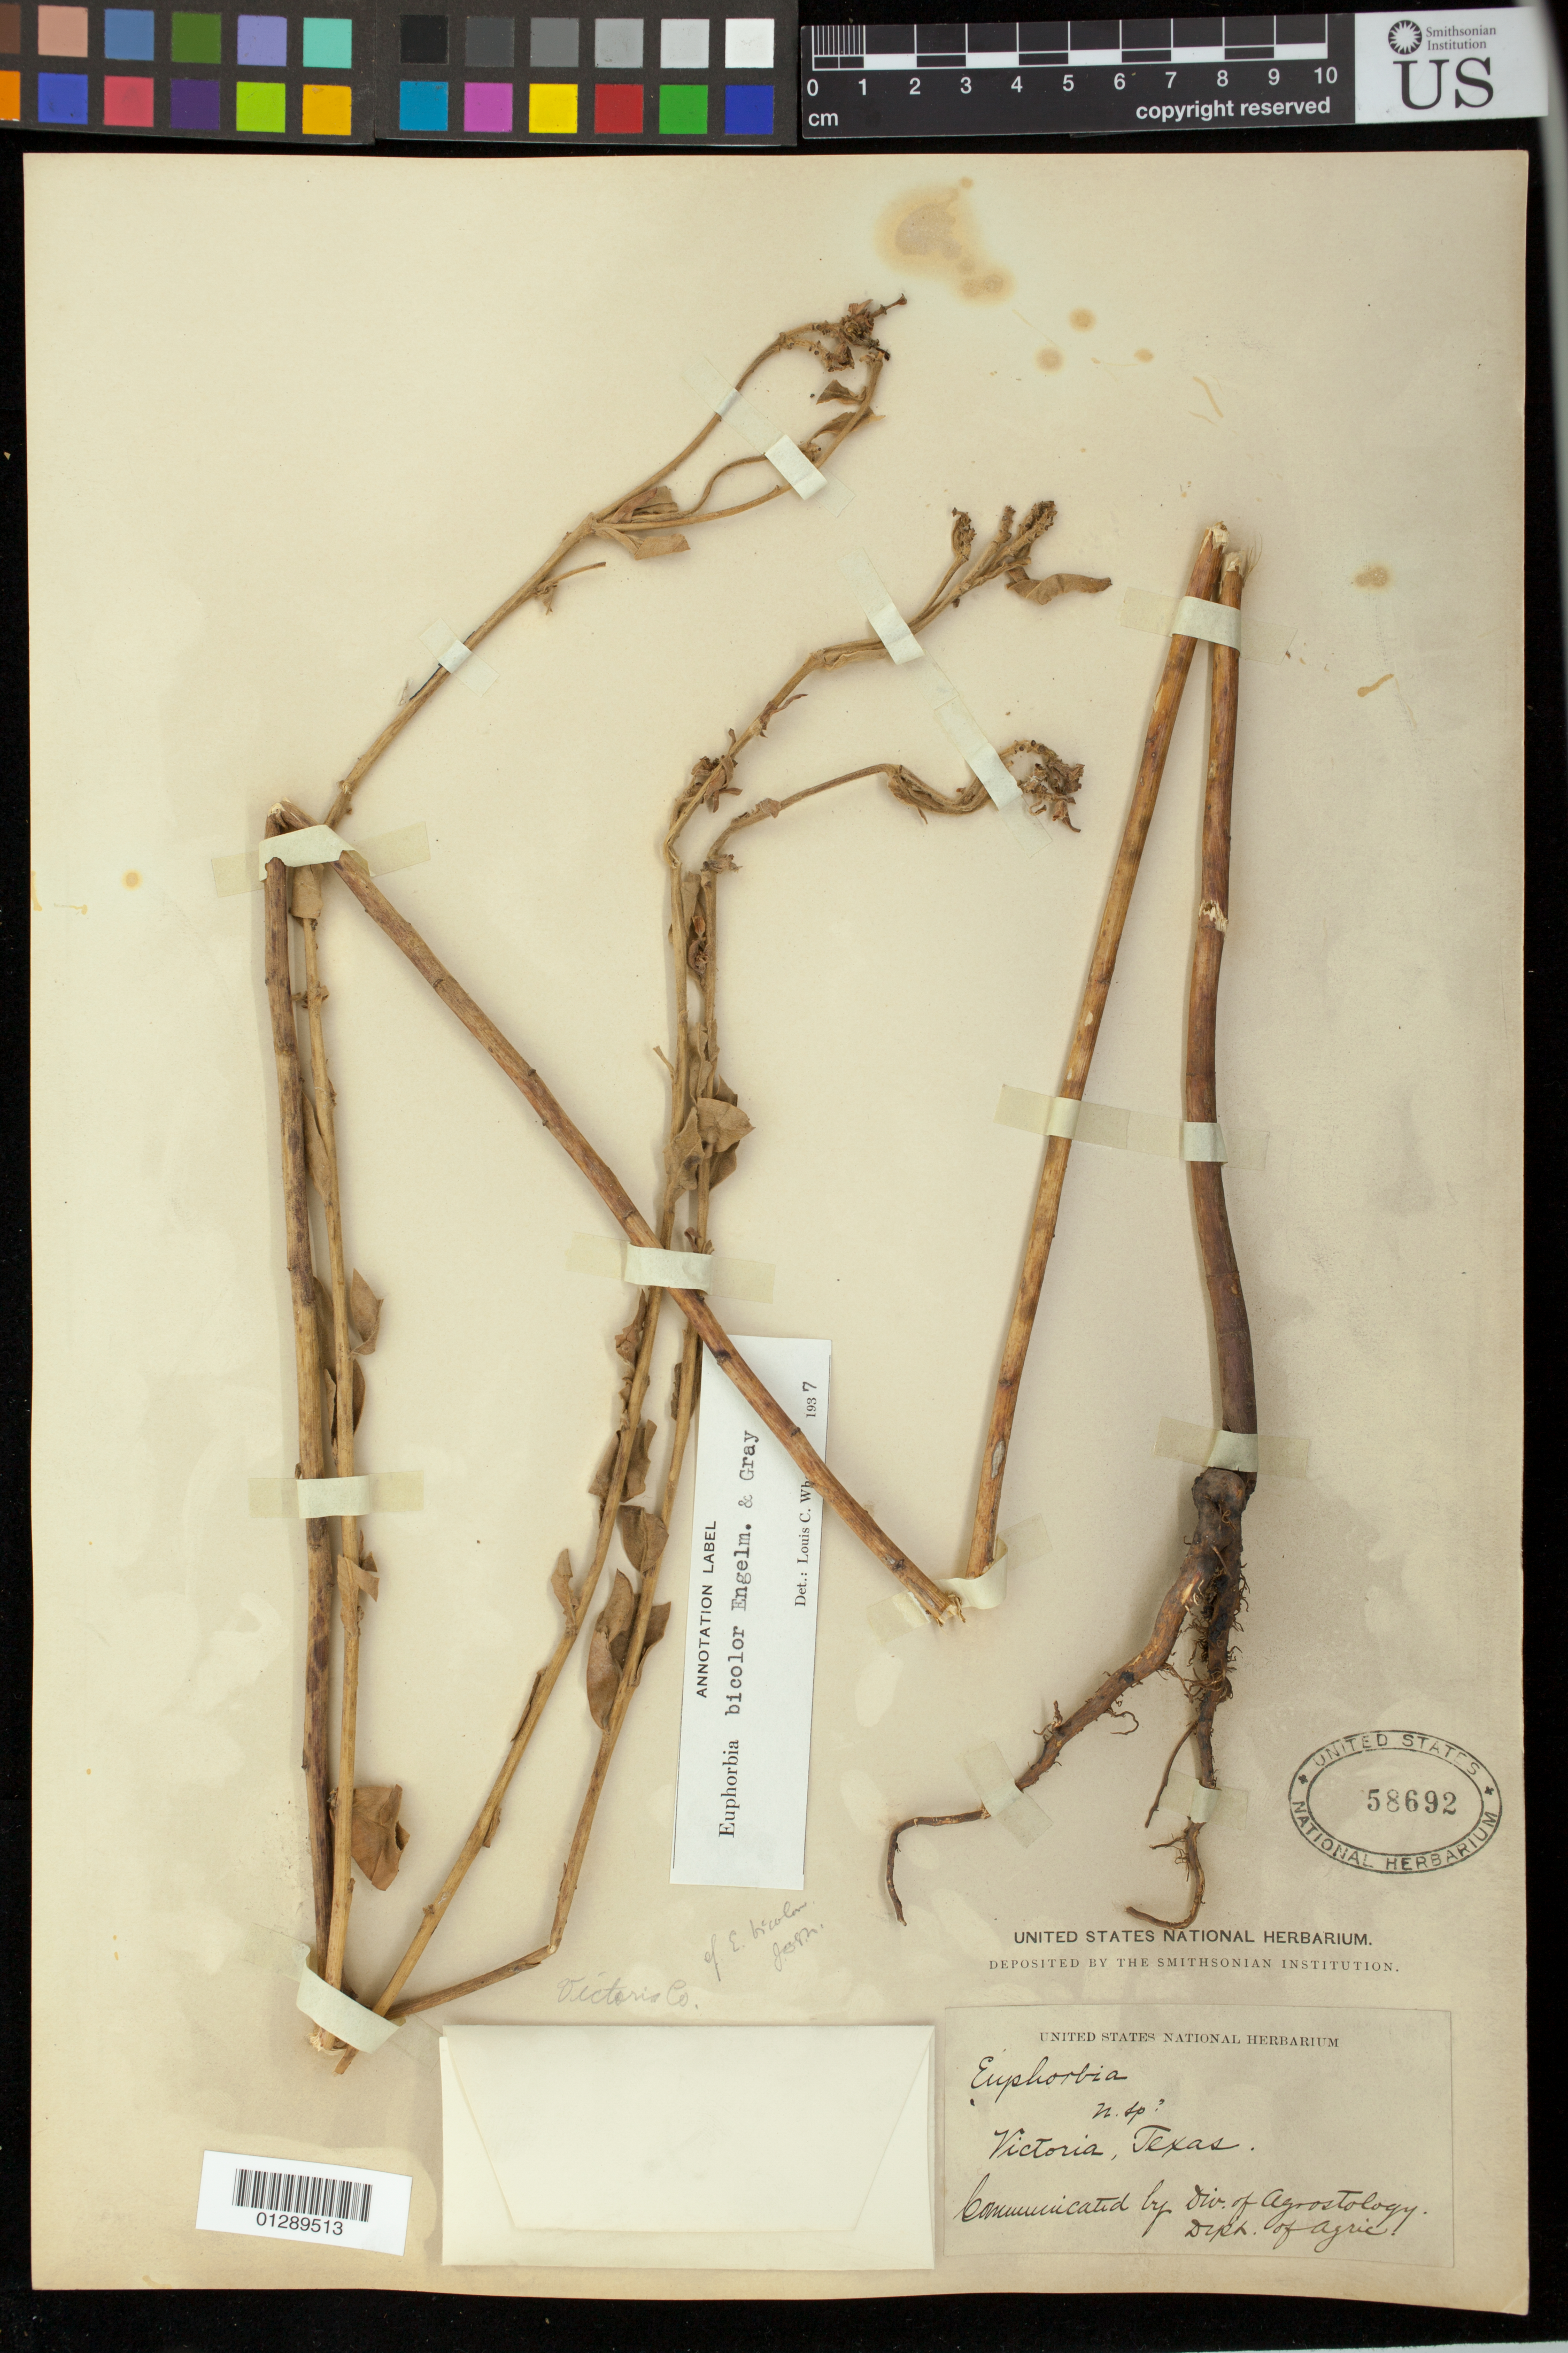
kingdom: Plantae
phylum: Tracheophyta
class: Magnoliopsida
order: Malpighiales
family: Euphorbiaceae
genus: Euphorbia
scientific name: Euphorbia bicolor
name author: Engelm. & A. Gray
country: United States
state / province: Texas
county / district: Victoria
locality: Victoria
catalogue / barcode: US 58692